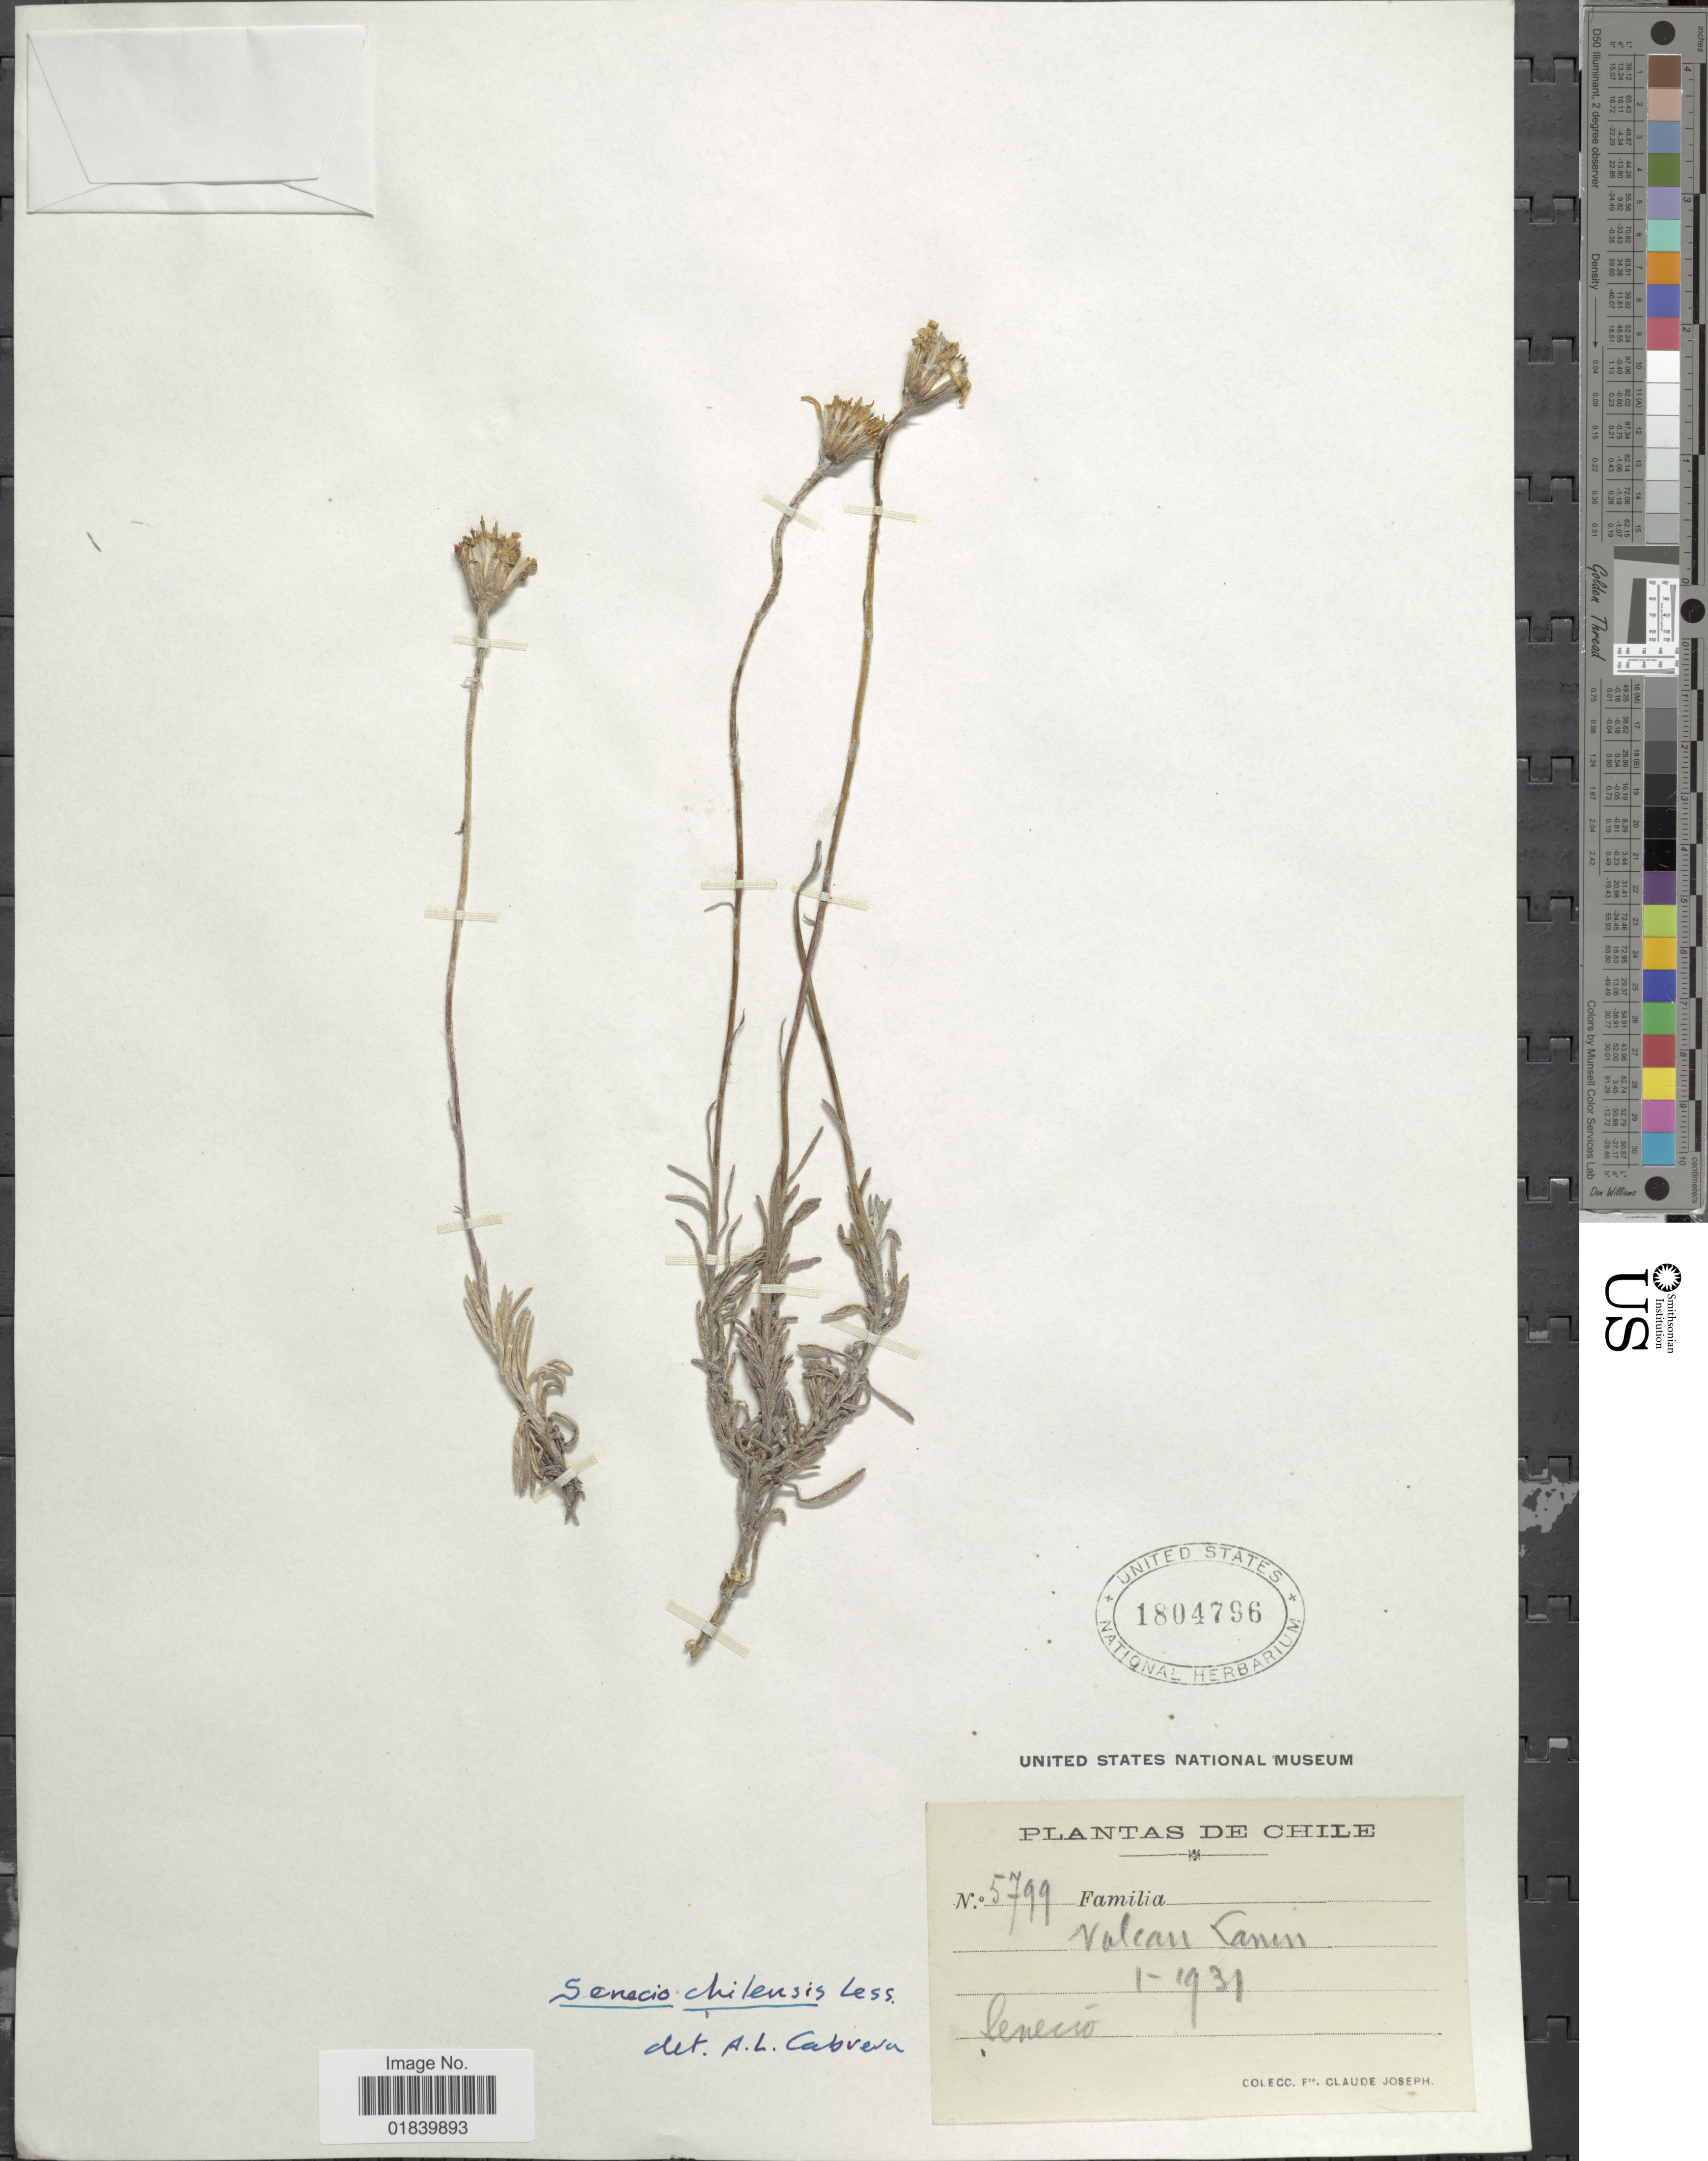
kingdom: Plantae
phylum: Tracheophyta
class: Magnoliopsida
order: Asterales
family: Asteraceae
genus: Senecio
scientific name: Senecio chilensis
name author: Less.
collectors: Bro. Claude-Joseph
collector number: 5799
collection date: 1931-01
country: Chile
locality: Chile, Valcan Lanin.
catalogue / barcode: US 1804796